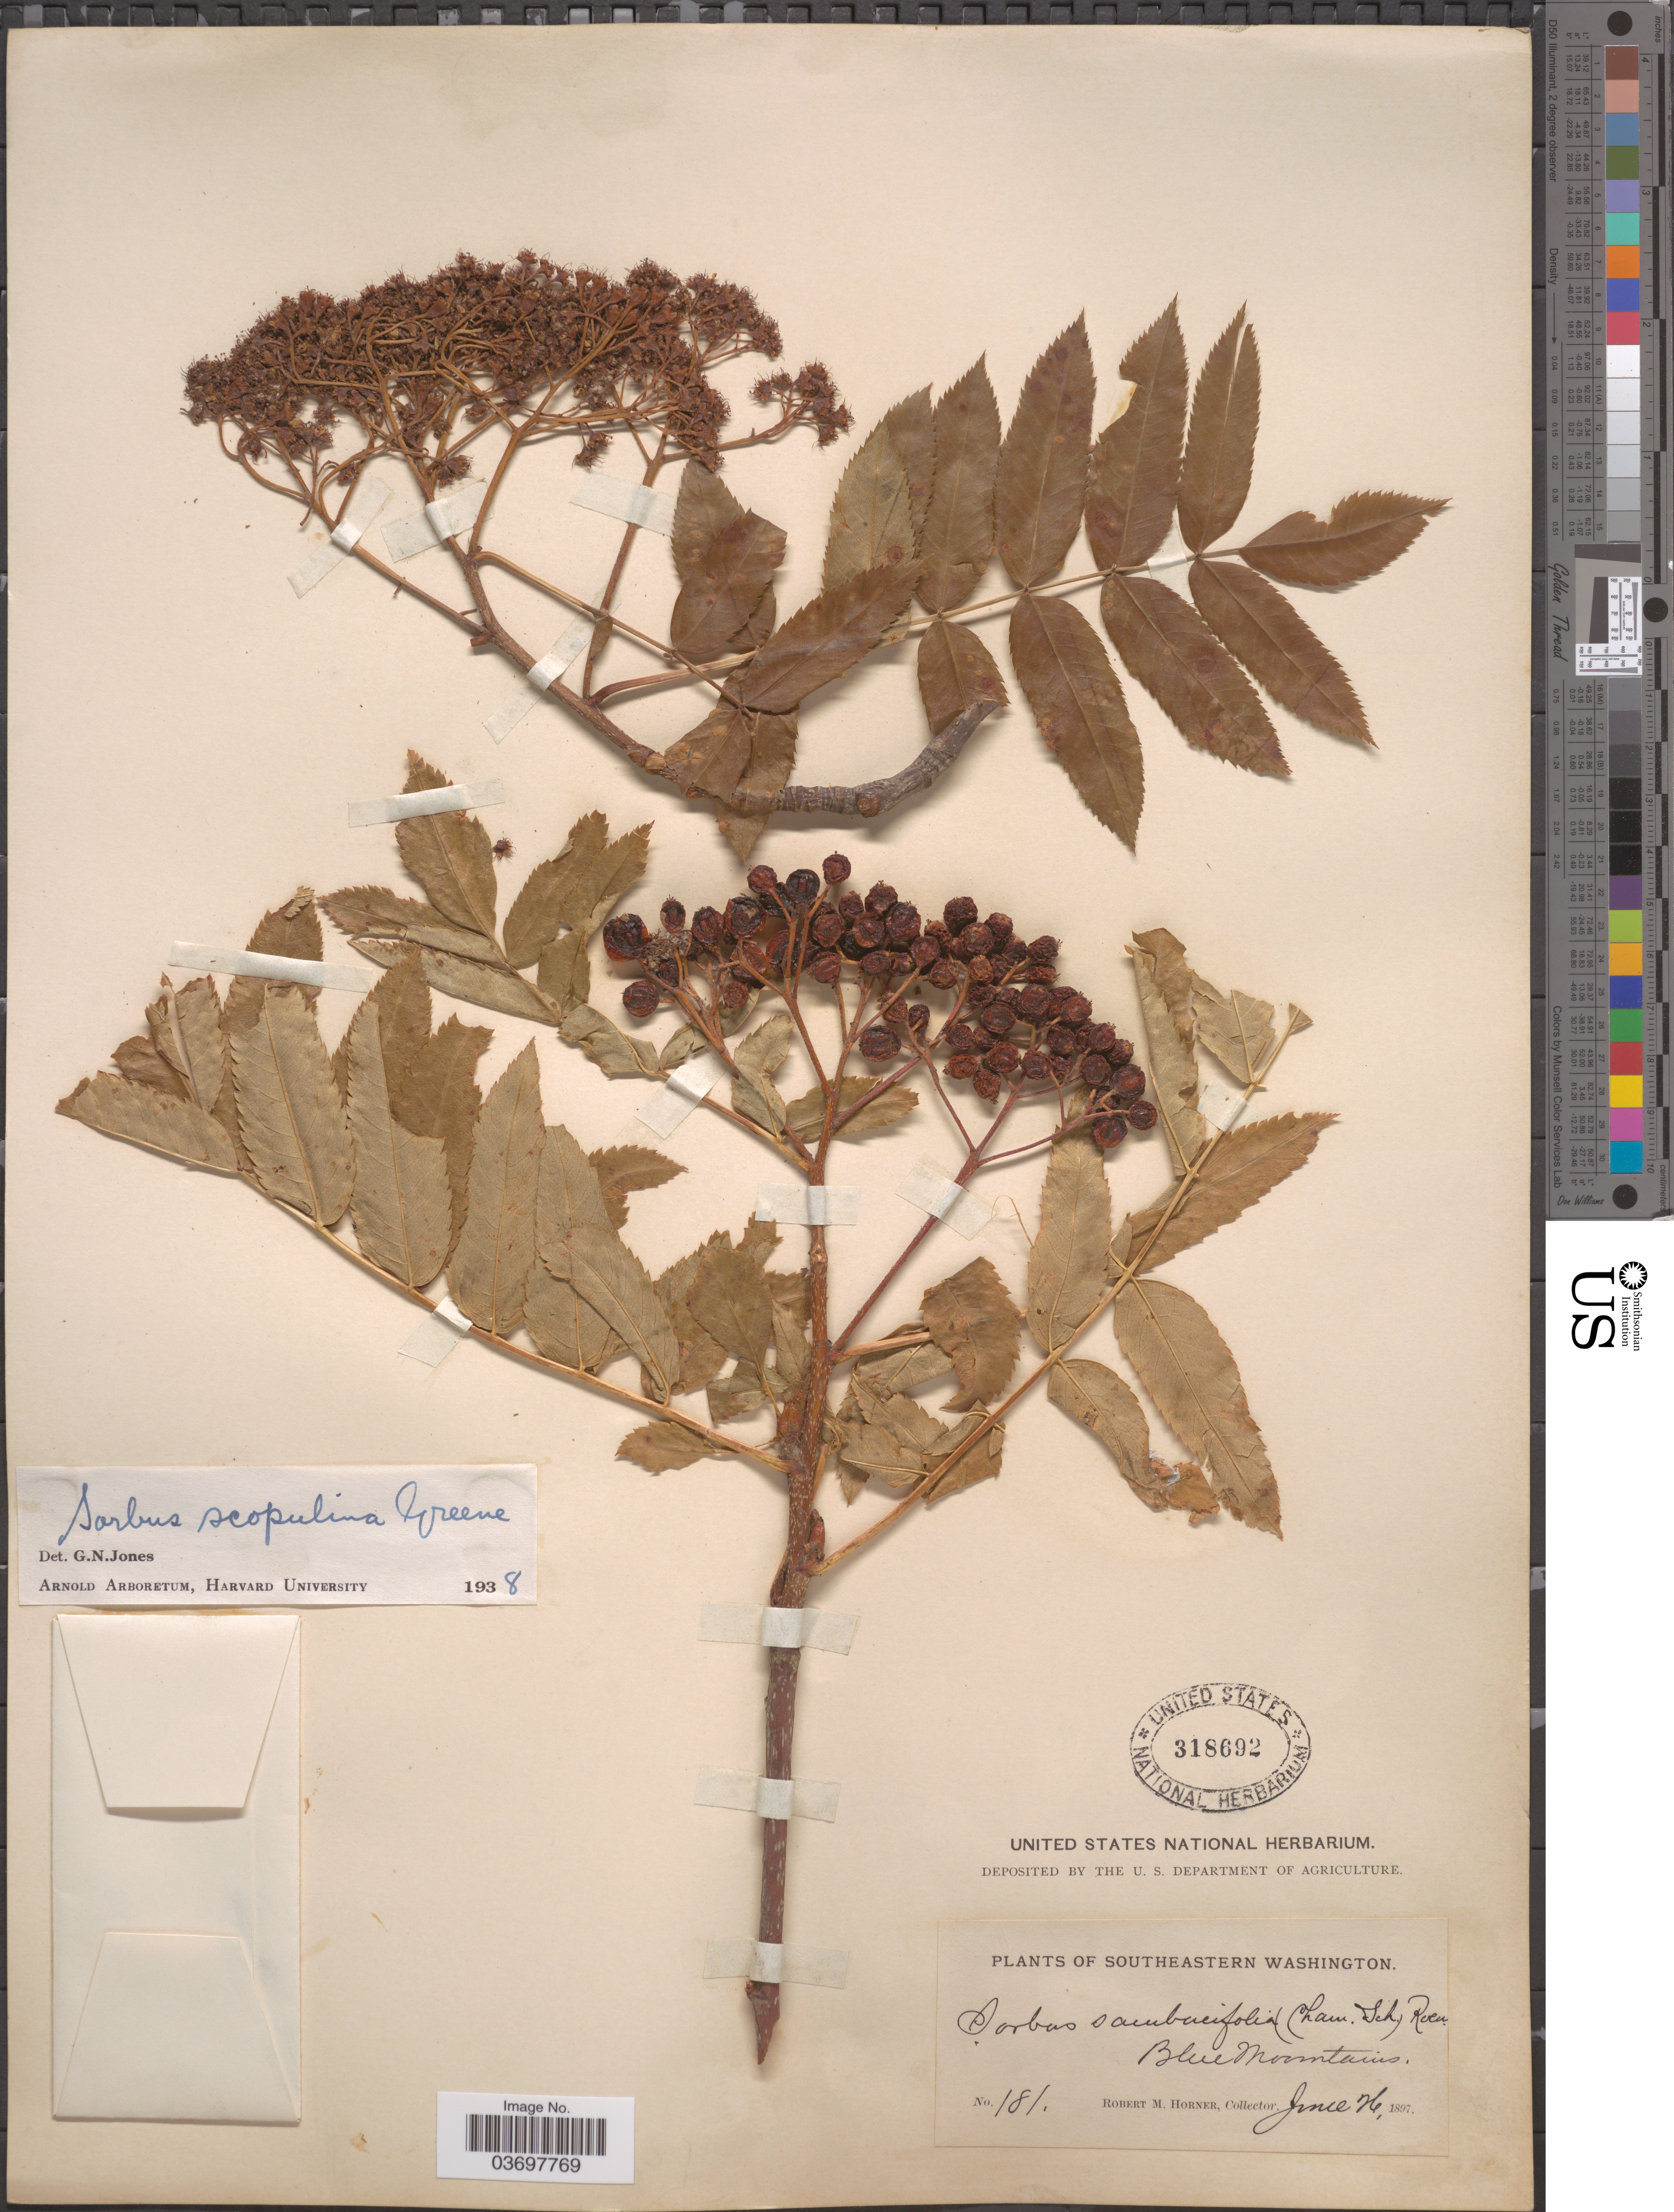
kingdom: Plantae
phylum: Tracheophyta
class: Magnoliopsida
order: Rosales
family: Rosaceae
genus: Sorbus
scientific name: Sorbus scopulina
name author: Greene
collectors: R. Horner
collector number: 181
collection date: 1897-06-26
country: United States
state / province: Washington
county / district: Clallam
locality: Southeastern Washington. Blue Mountains.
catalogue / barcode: US 318692